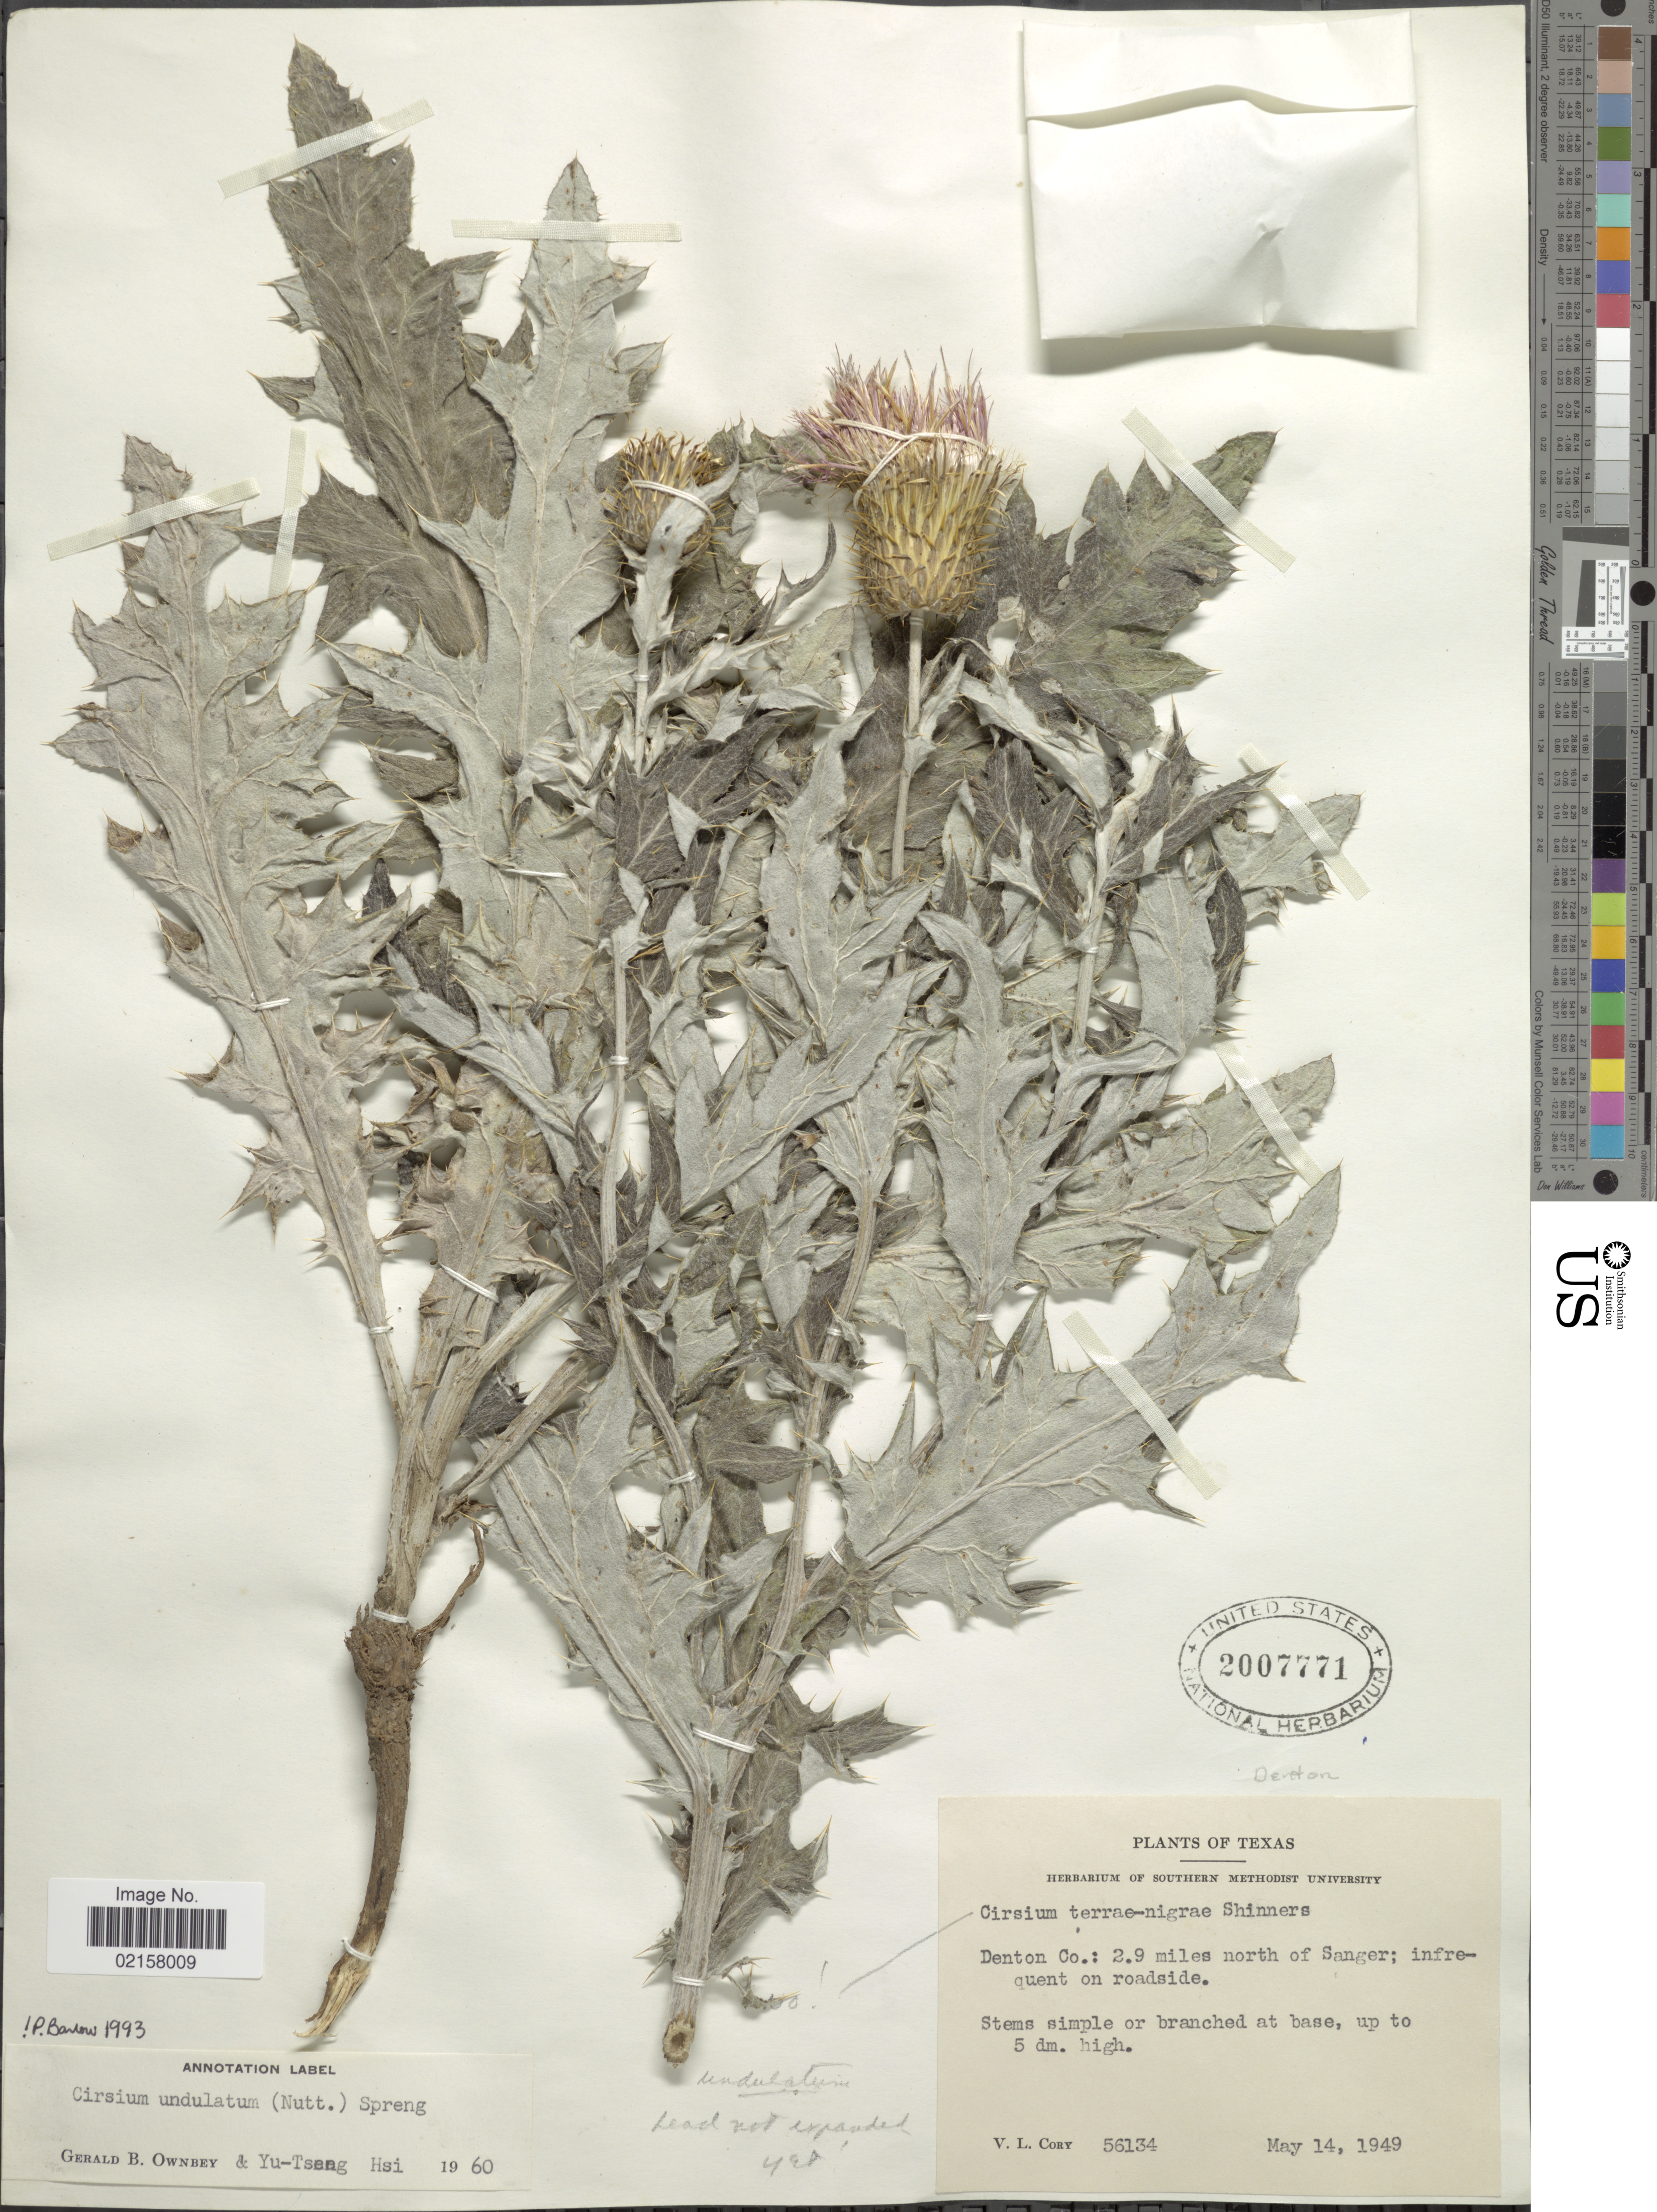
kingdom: Plantae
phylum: Tracheophyta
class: Magnoliopsida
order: Asterales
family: Asteraceae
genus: Cirsium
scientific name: Cirsium undulatum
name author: (Nutt.) Spreng.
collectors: V. Cory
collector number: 56134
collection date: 1949-05-14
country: United States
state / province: Texas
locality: Denton Co: 2.9 miles north of Sanger; infrequent on roadside.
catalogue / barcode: US 2007771